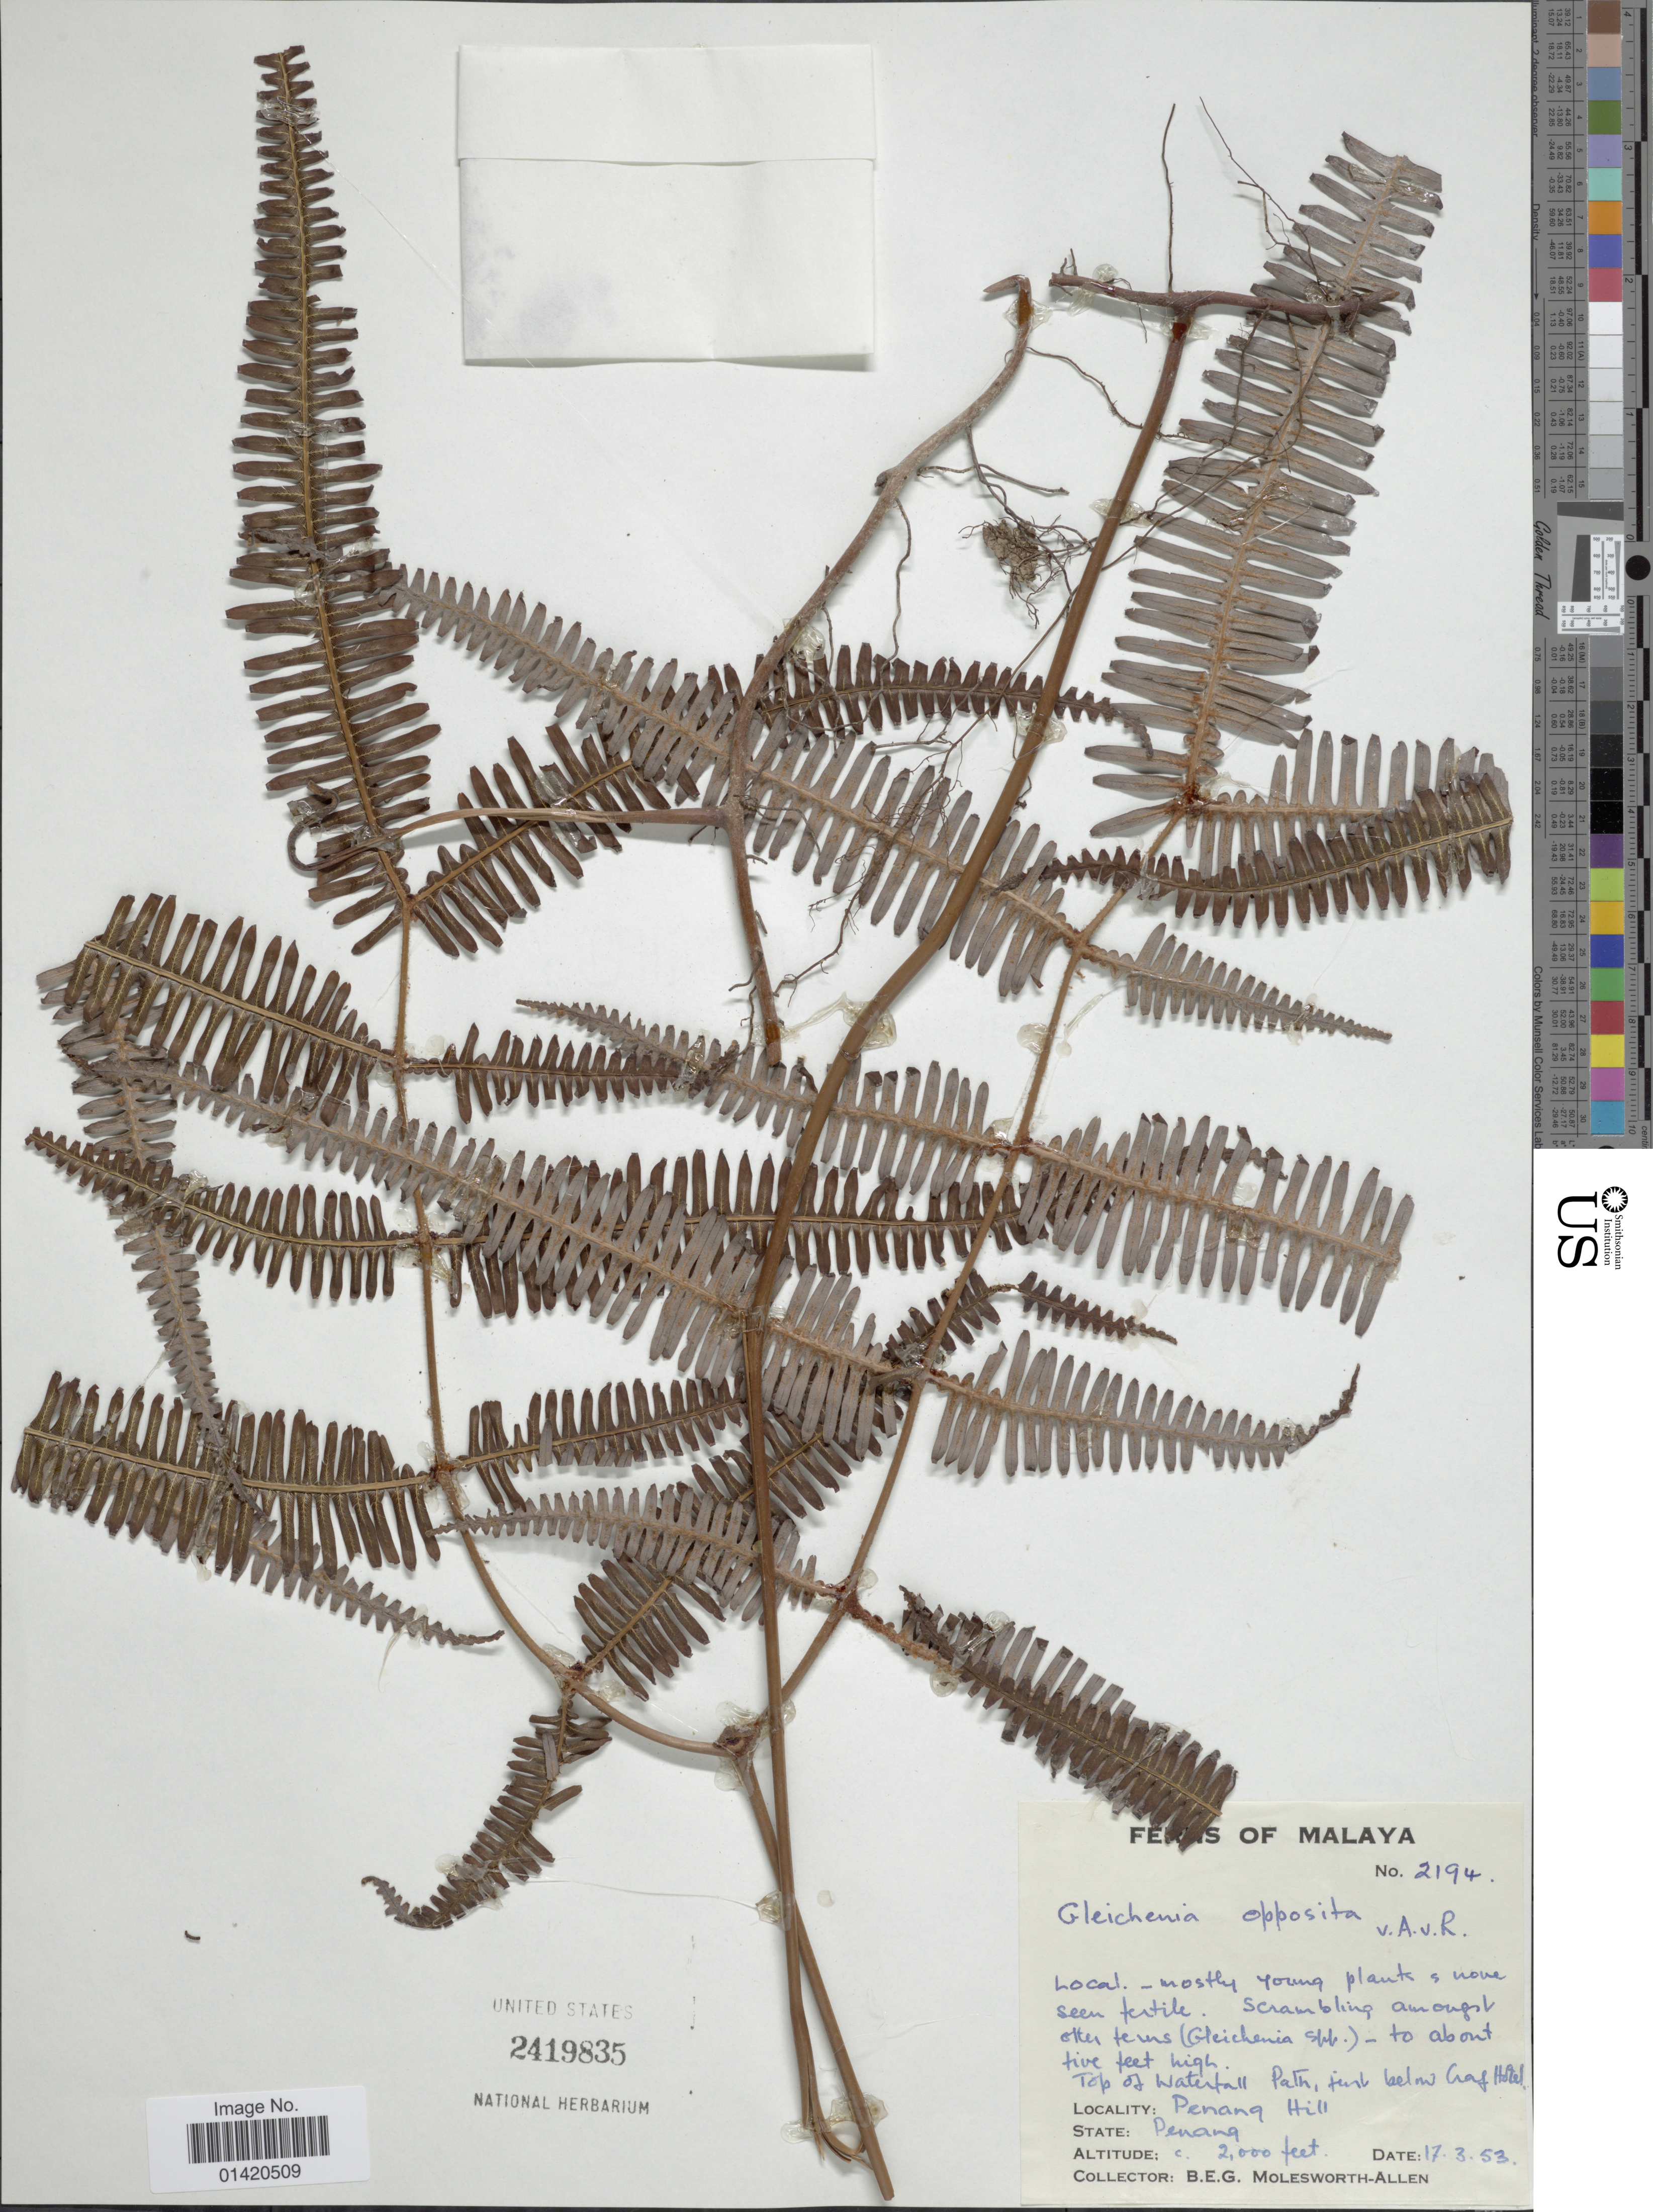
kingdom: Plantae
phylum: Tracheophyta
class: Polypodiopsida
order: Gleicheniales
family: Gleicheniaceae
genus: Dicranopteris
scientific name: Dicranopteris speciosa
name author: (C. Presl) Holttum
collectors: B. E. G. Molesworth-Allen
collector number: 2194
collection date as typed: Transcribed d/m/y: 17/3/53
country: Malaysia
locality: Malaya, Top of waterfall path, [illegible text] below Graz Hotel, Penang Hill. Malay Peninsula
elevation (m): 610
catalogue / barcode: US 2419835